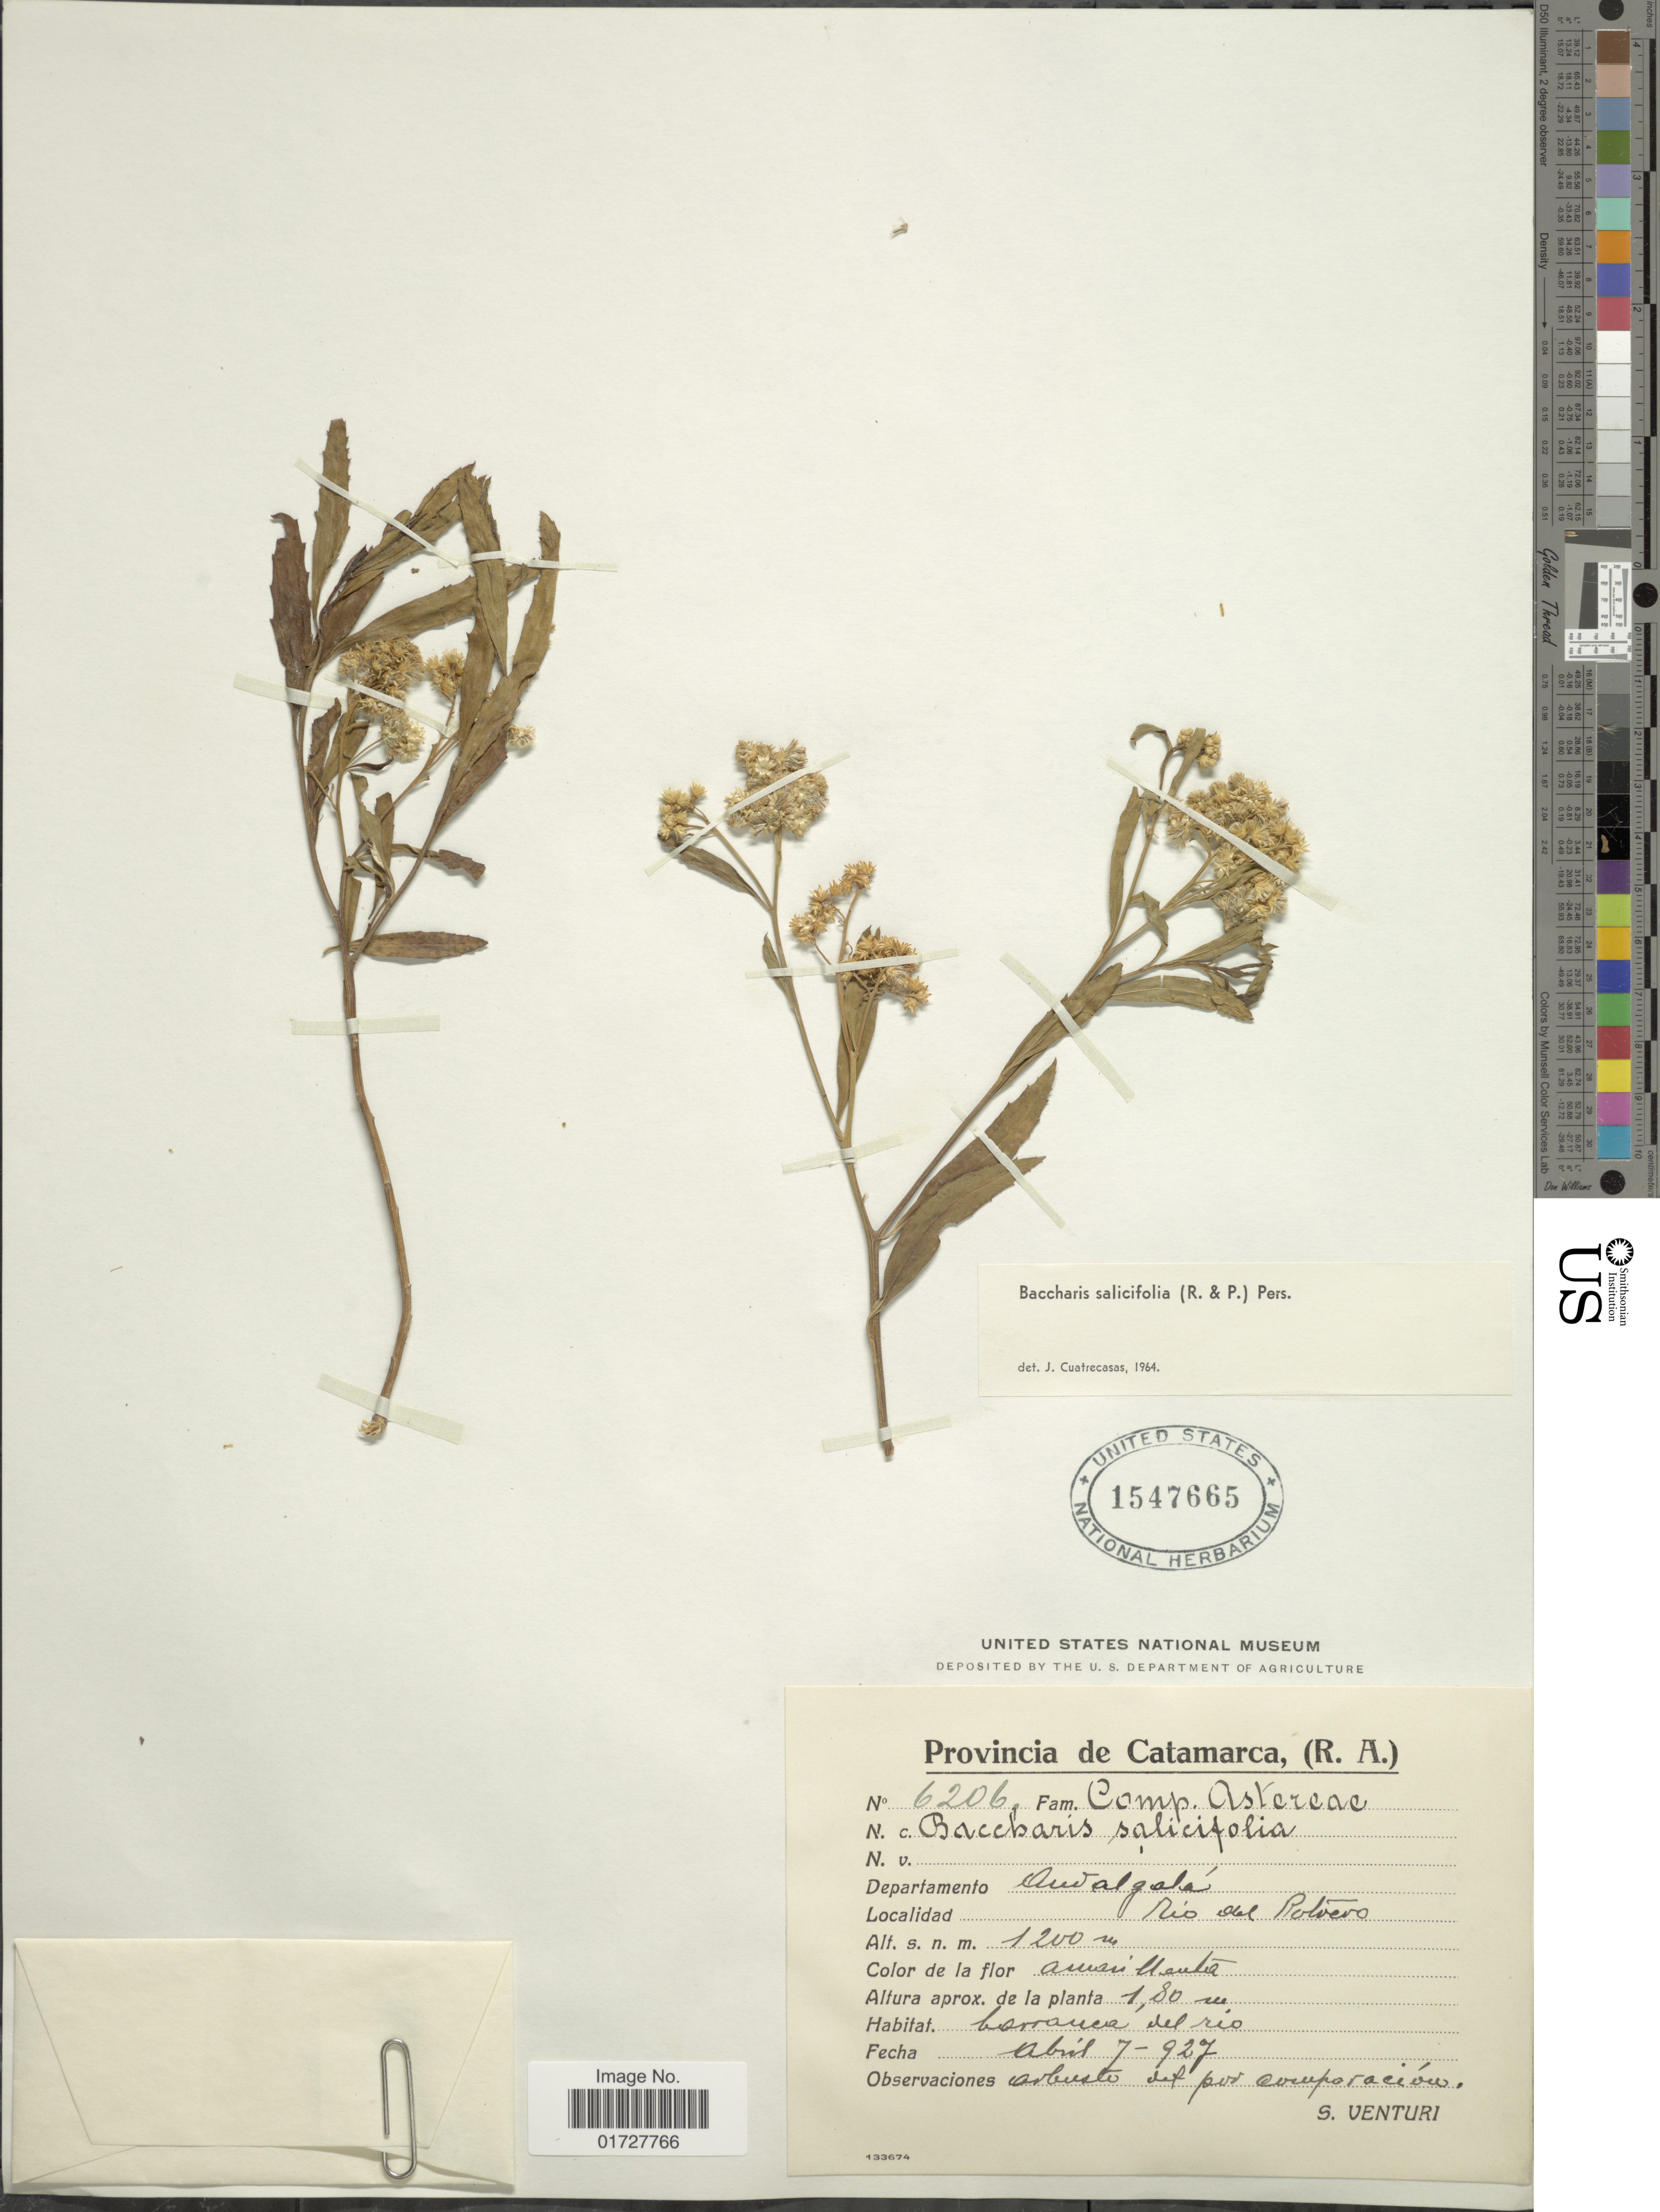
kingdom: Plantae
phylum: Tracheophyta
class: Magnoliopsida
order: Asterales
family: Asteraceae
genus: Baccharis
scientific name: Baccharis salicifolia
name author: (Ruiz & Pav.) Pers.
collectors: S. Venturi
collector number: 6206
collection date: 1927-04-07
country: Argentina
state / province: Catamarca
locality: Departamento Adalgala, Rio del Potrero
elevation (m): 1200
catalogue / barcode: US 1547665